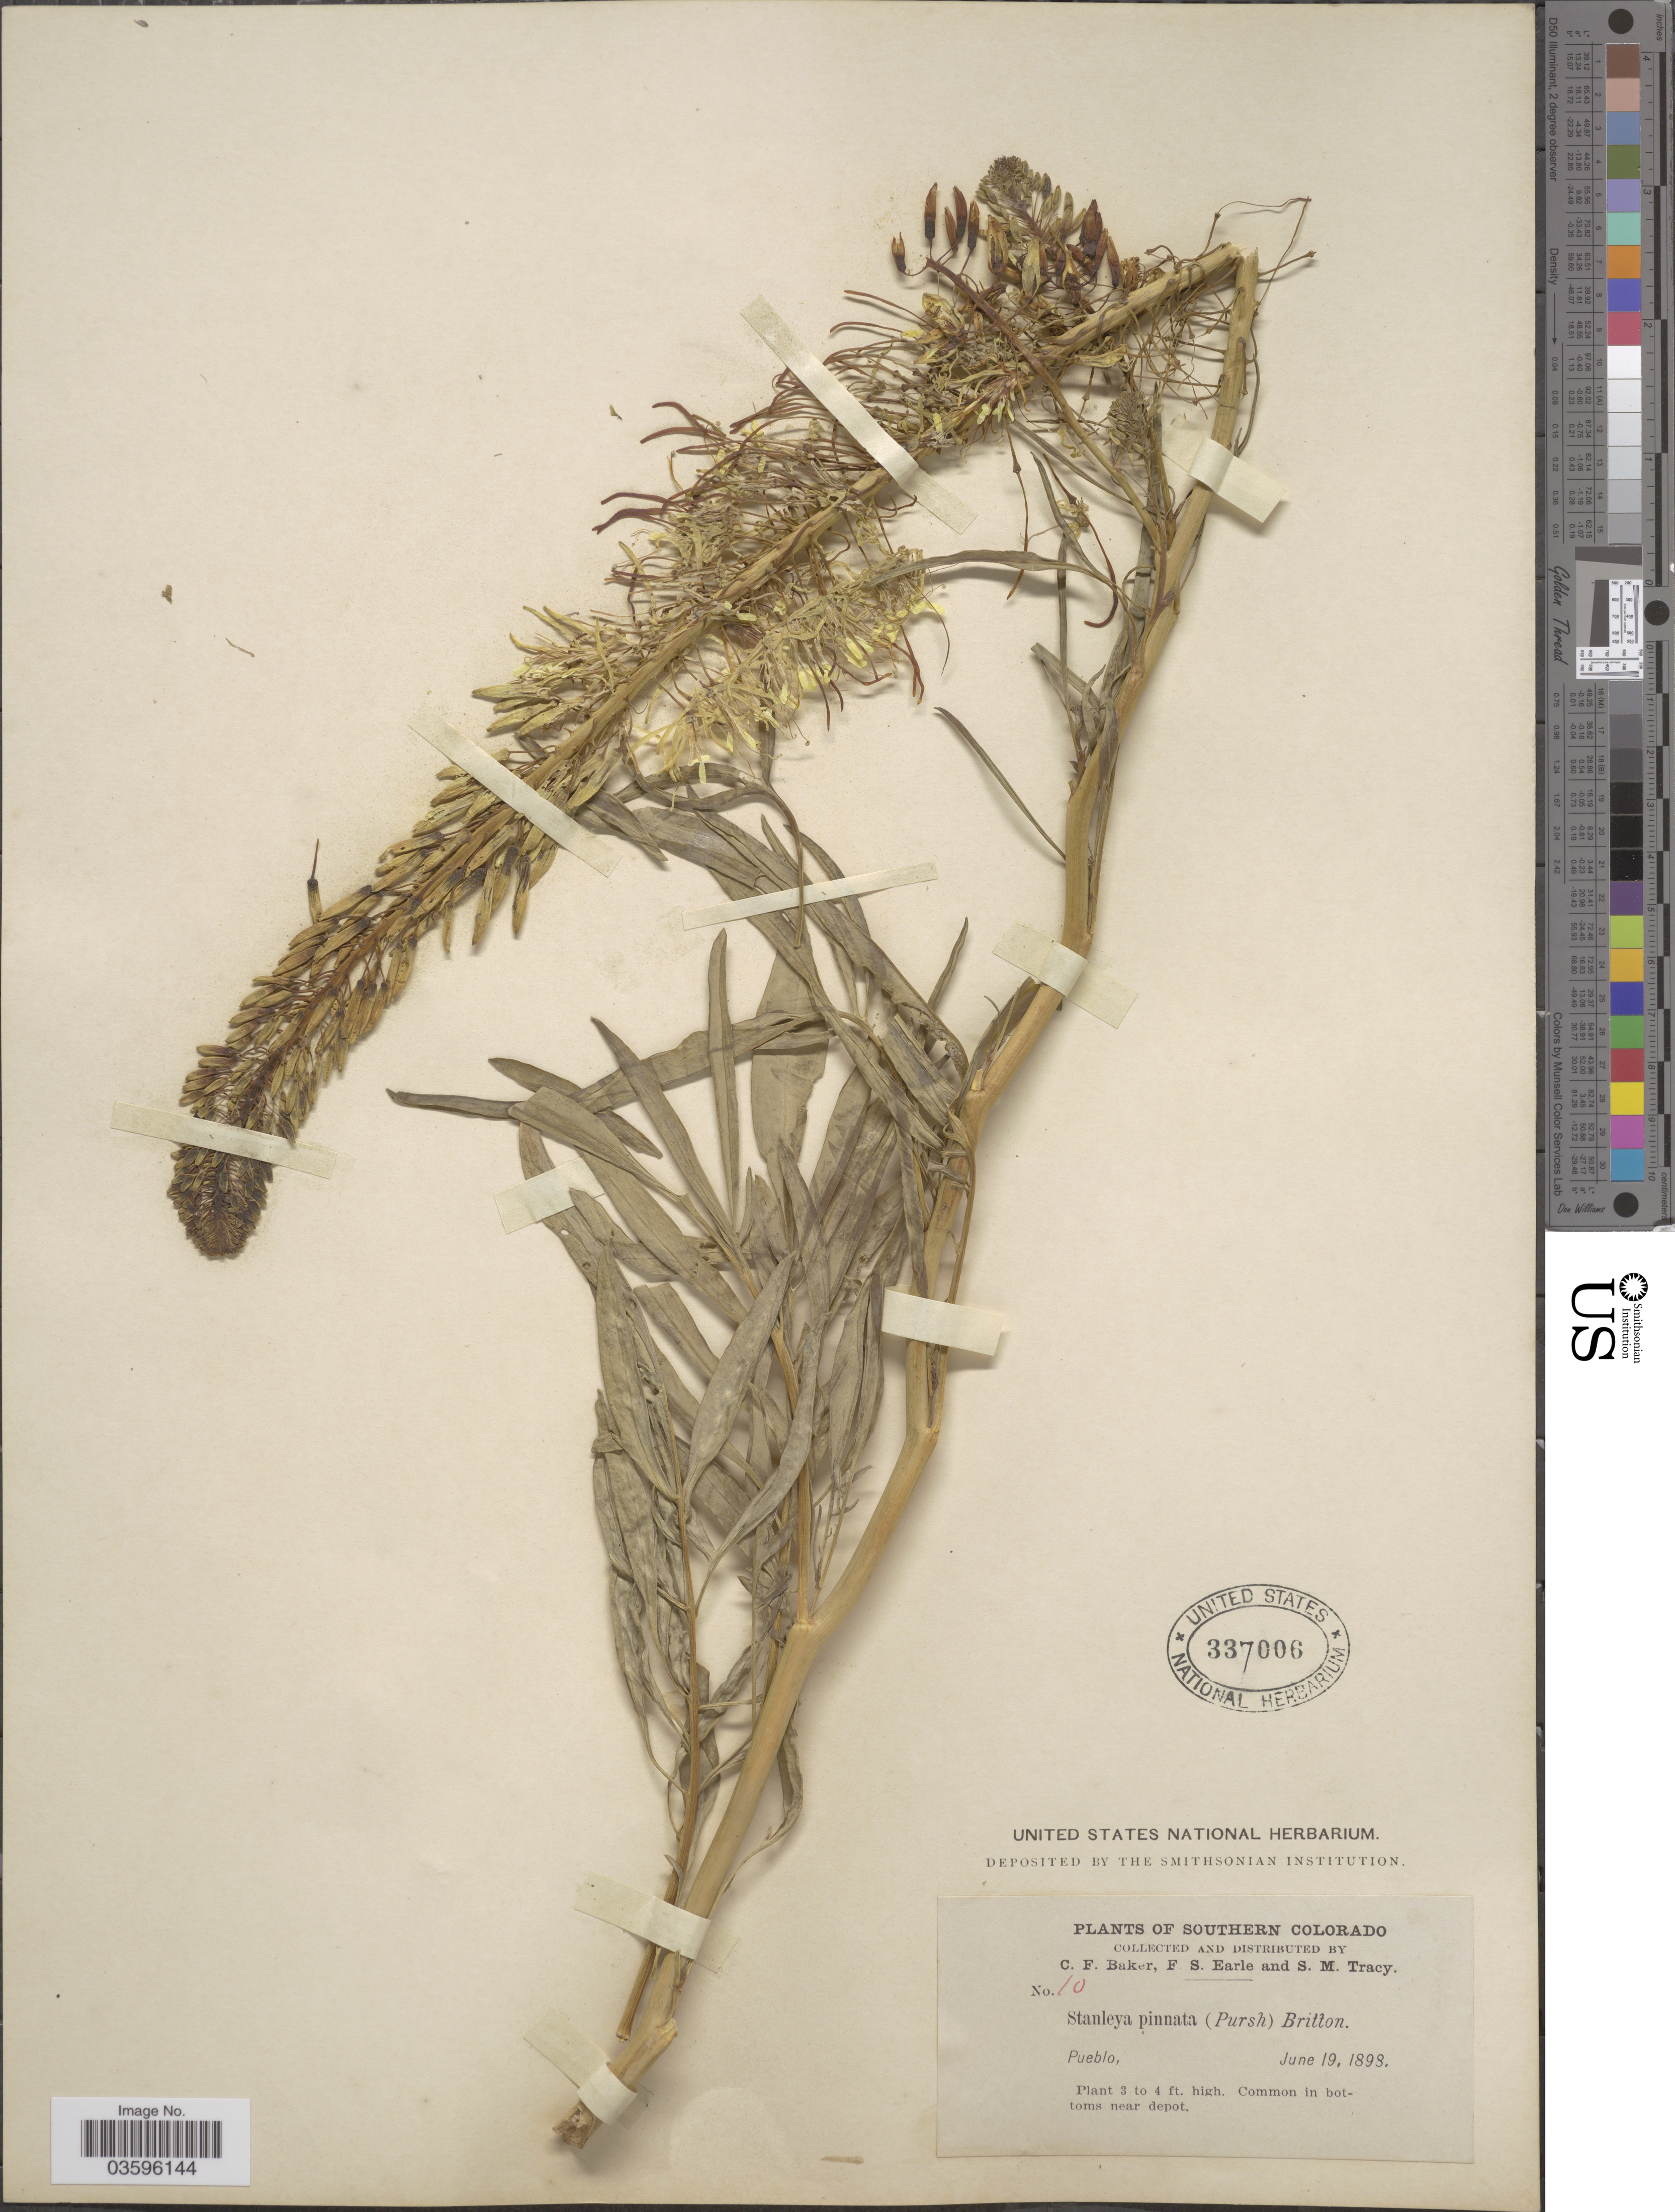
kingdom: Plantae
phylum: Tracheophyta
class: Magnoliopsida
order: Brassicales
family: Brassicaceae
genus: Stanleya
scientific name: Stanleya pinnata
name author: (Pursh) Britton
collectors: C. F. Baker, F. S. Earle & S. M. Tracy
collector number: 10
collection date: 1898-06-19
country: United States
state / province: Colorado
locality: Southern Colorado. Pueblo. Common in bottoms near depot.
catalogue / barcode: US 337006